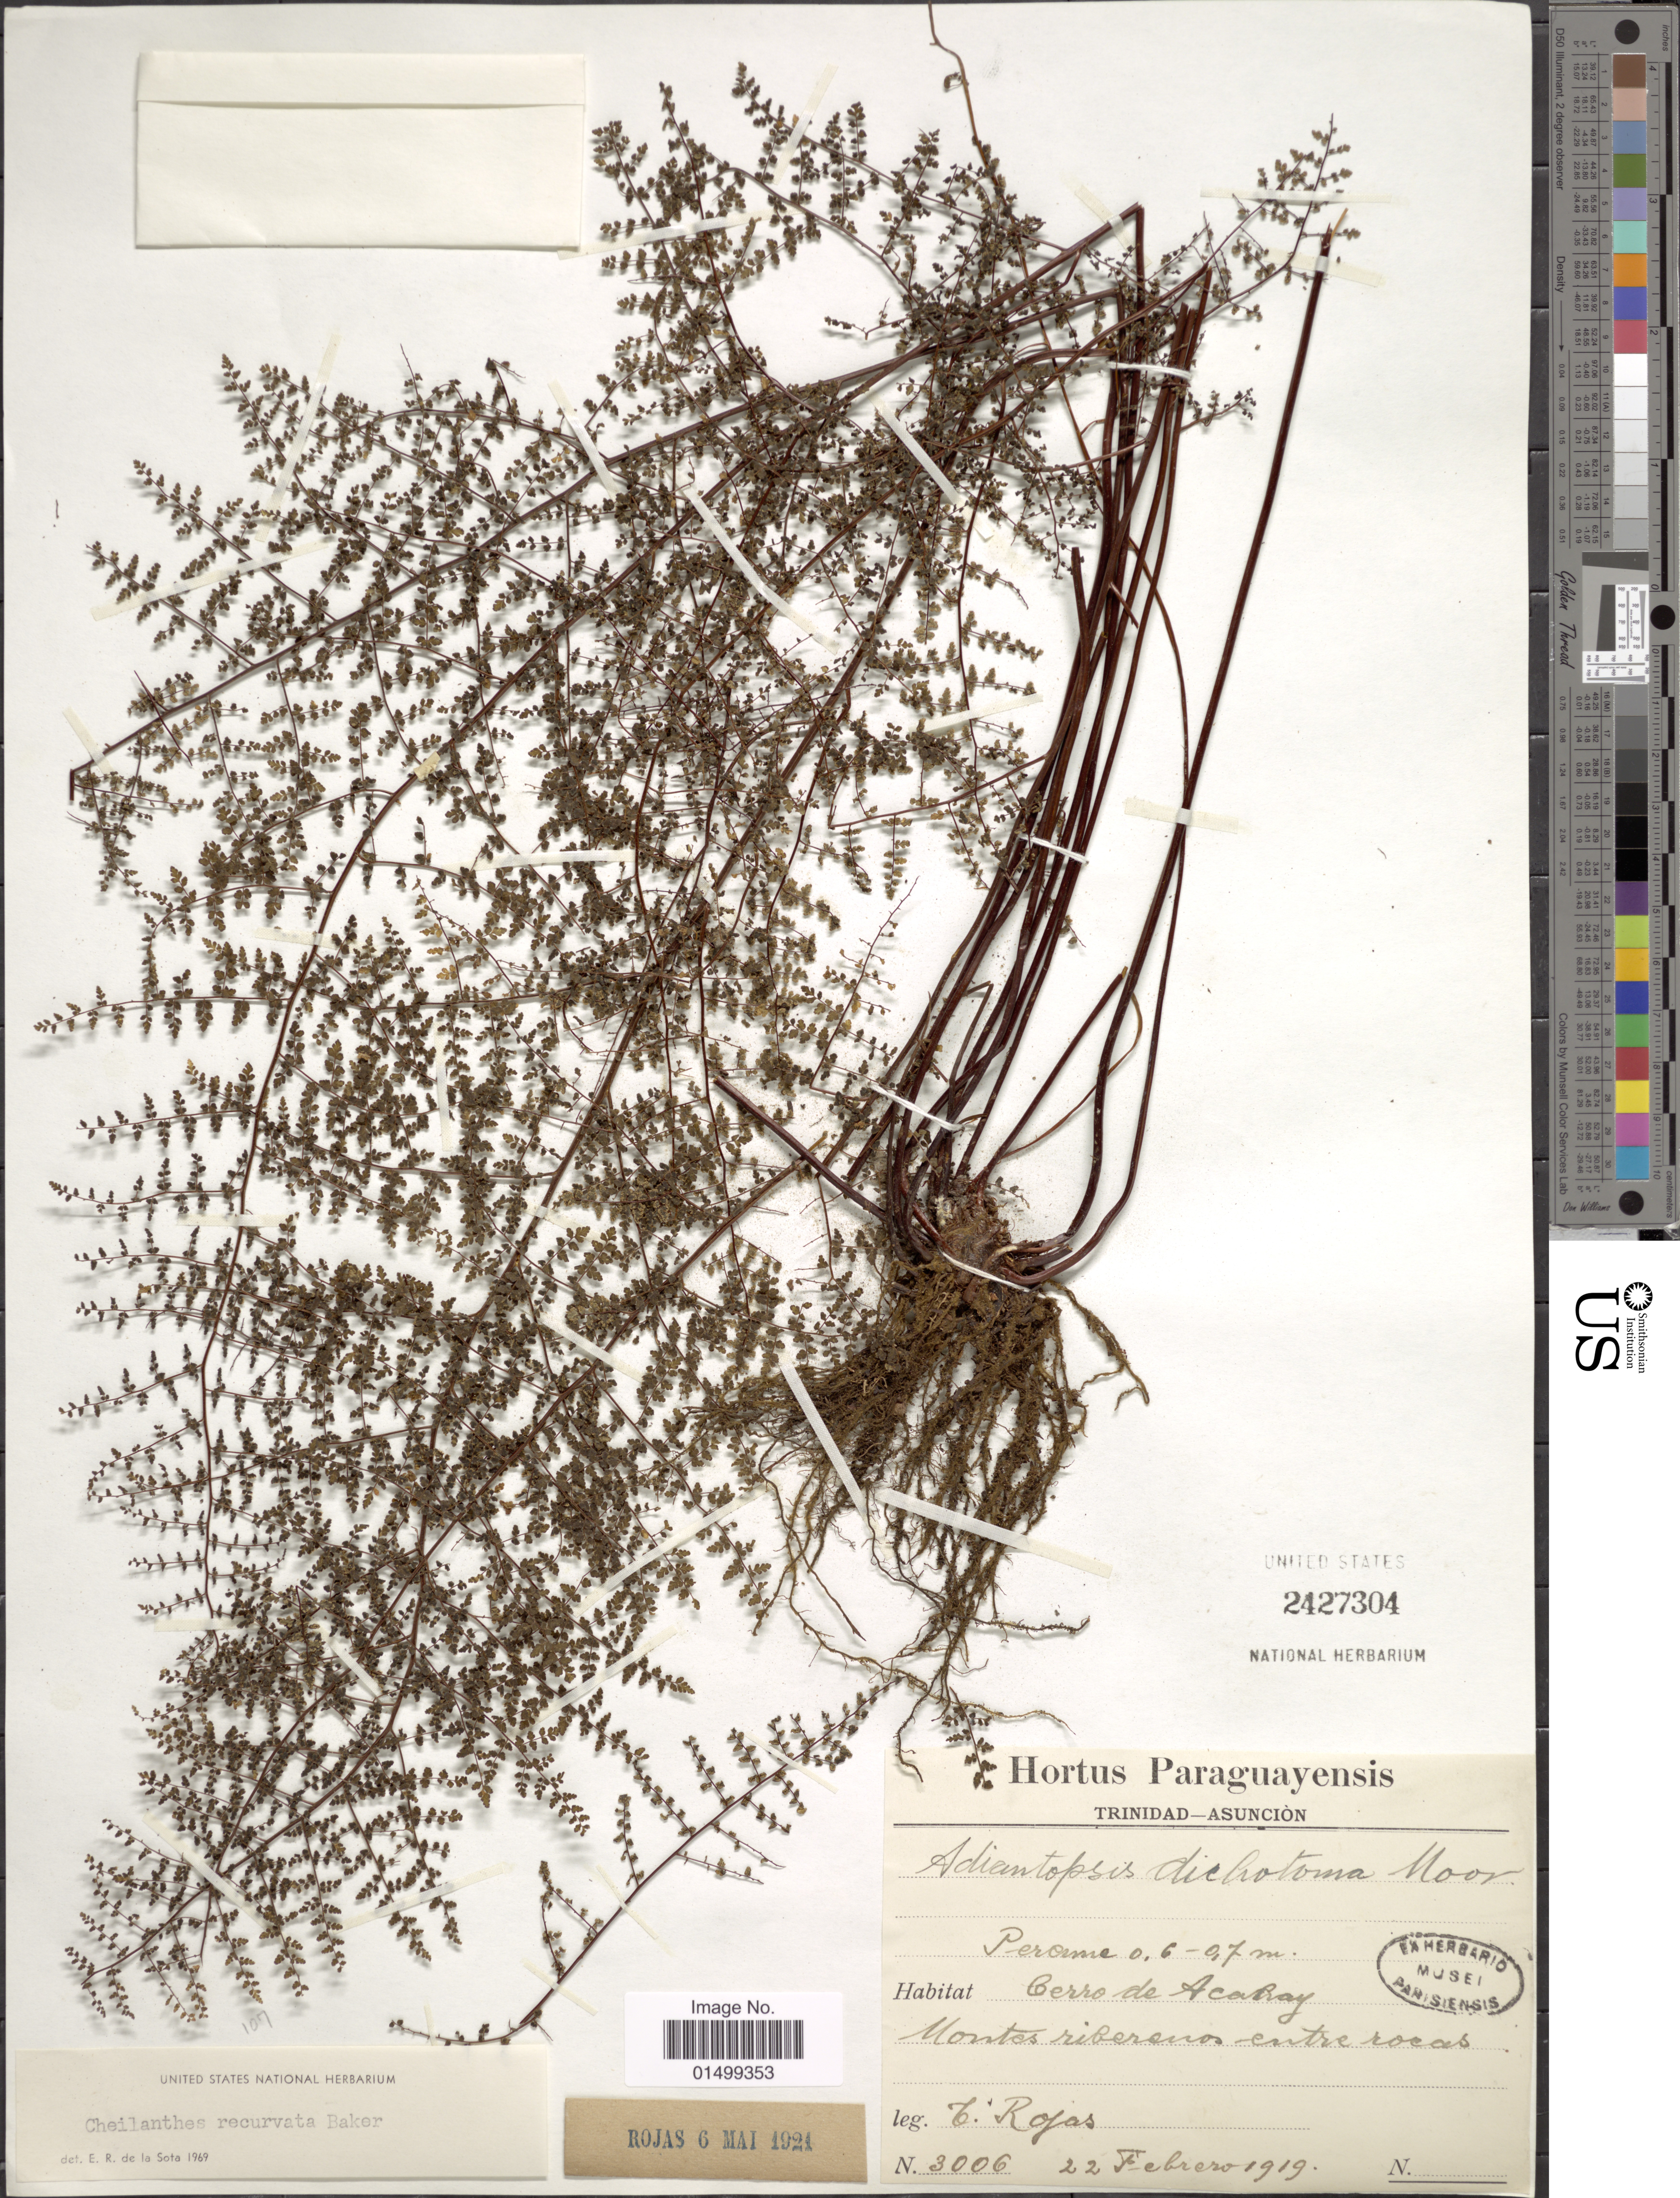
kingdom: Plantae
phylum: Tracheophyta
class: Polypodiopsida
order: Polypodiales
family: Pteridaceae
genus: Cheilanthes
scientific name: Cheilanthes recurvata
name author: Baker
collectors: C. Rojas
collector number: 3006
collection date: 1919-02-22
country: Paraguay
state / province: Asuncion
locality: Hortus Paraguayensis, Trinidad-Asuncion, cerro de Acaray.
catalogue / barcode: US 2427304